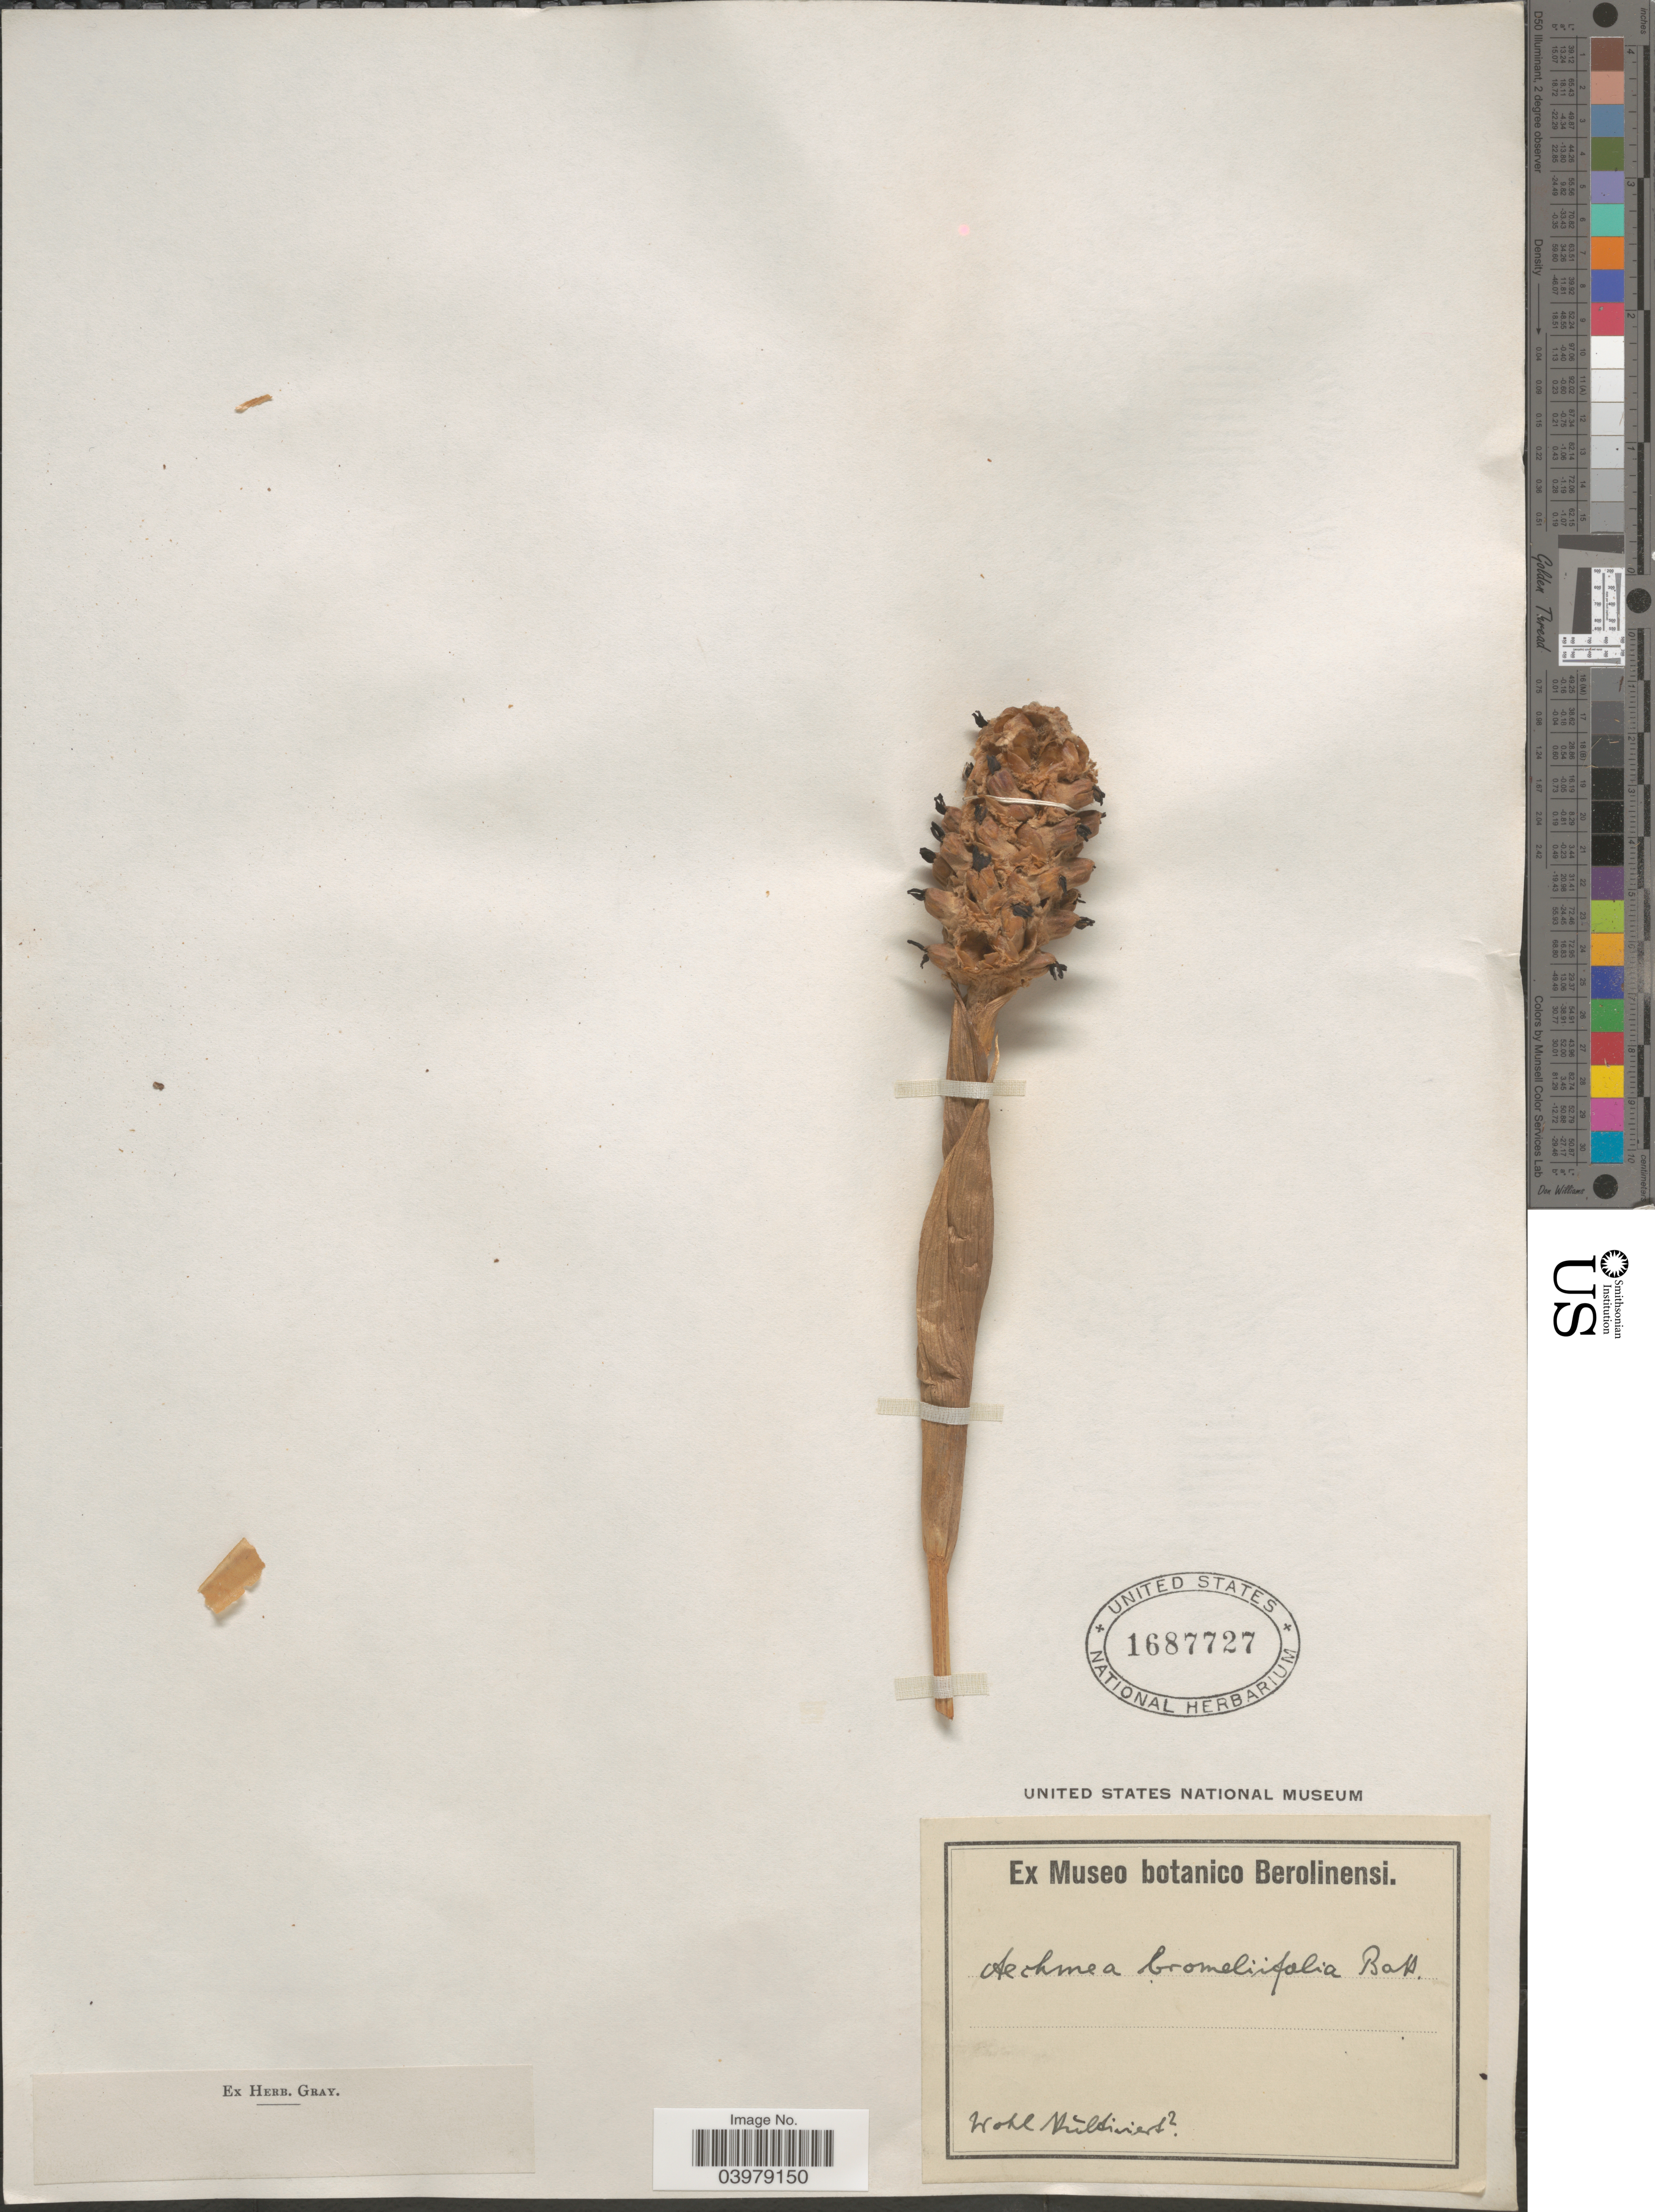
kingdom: Plantae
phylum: Tracheophyta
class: Liliopsida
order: Poales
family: Bromeliaceae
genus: Aechmea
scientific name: Aechmea bromeliifolia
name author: (Rudge) Baker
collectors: ex Museo Botanico Berolinensi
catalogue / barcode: US 1687727